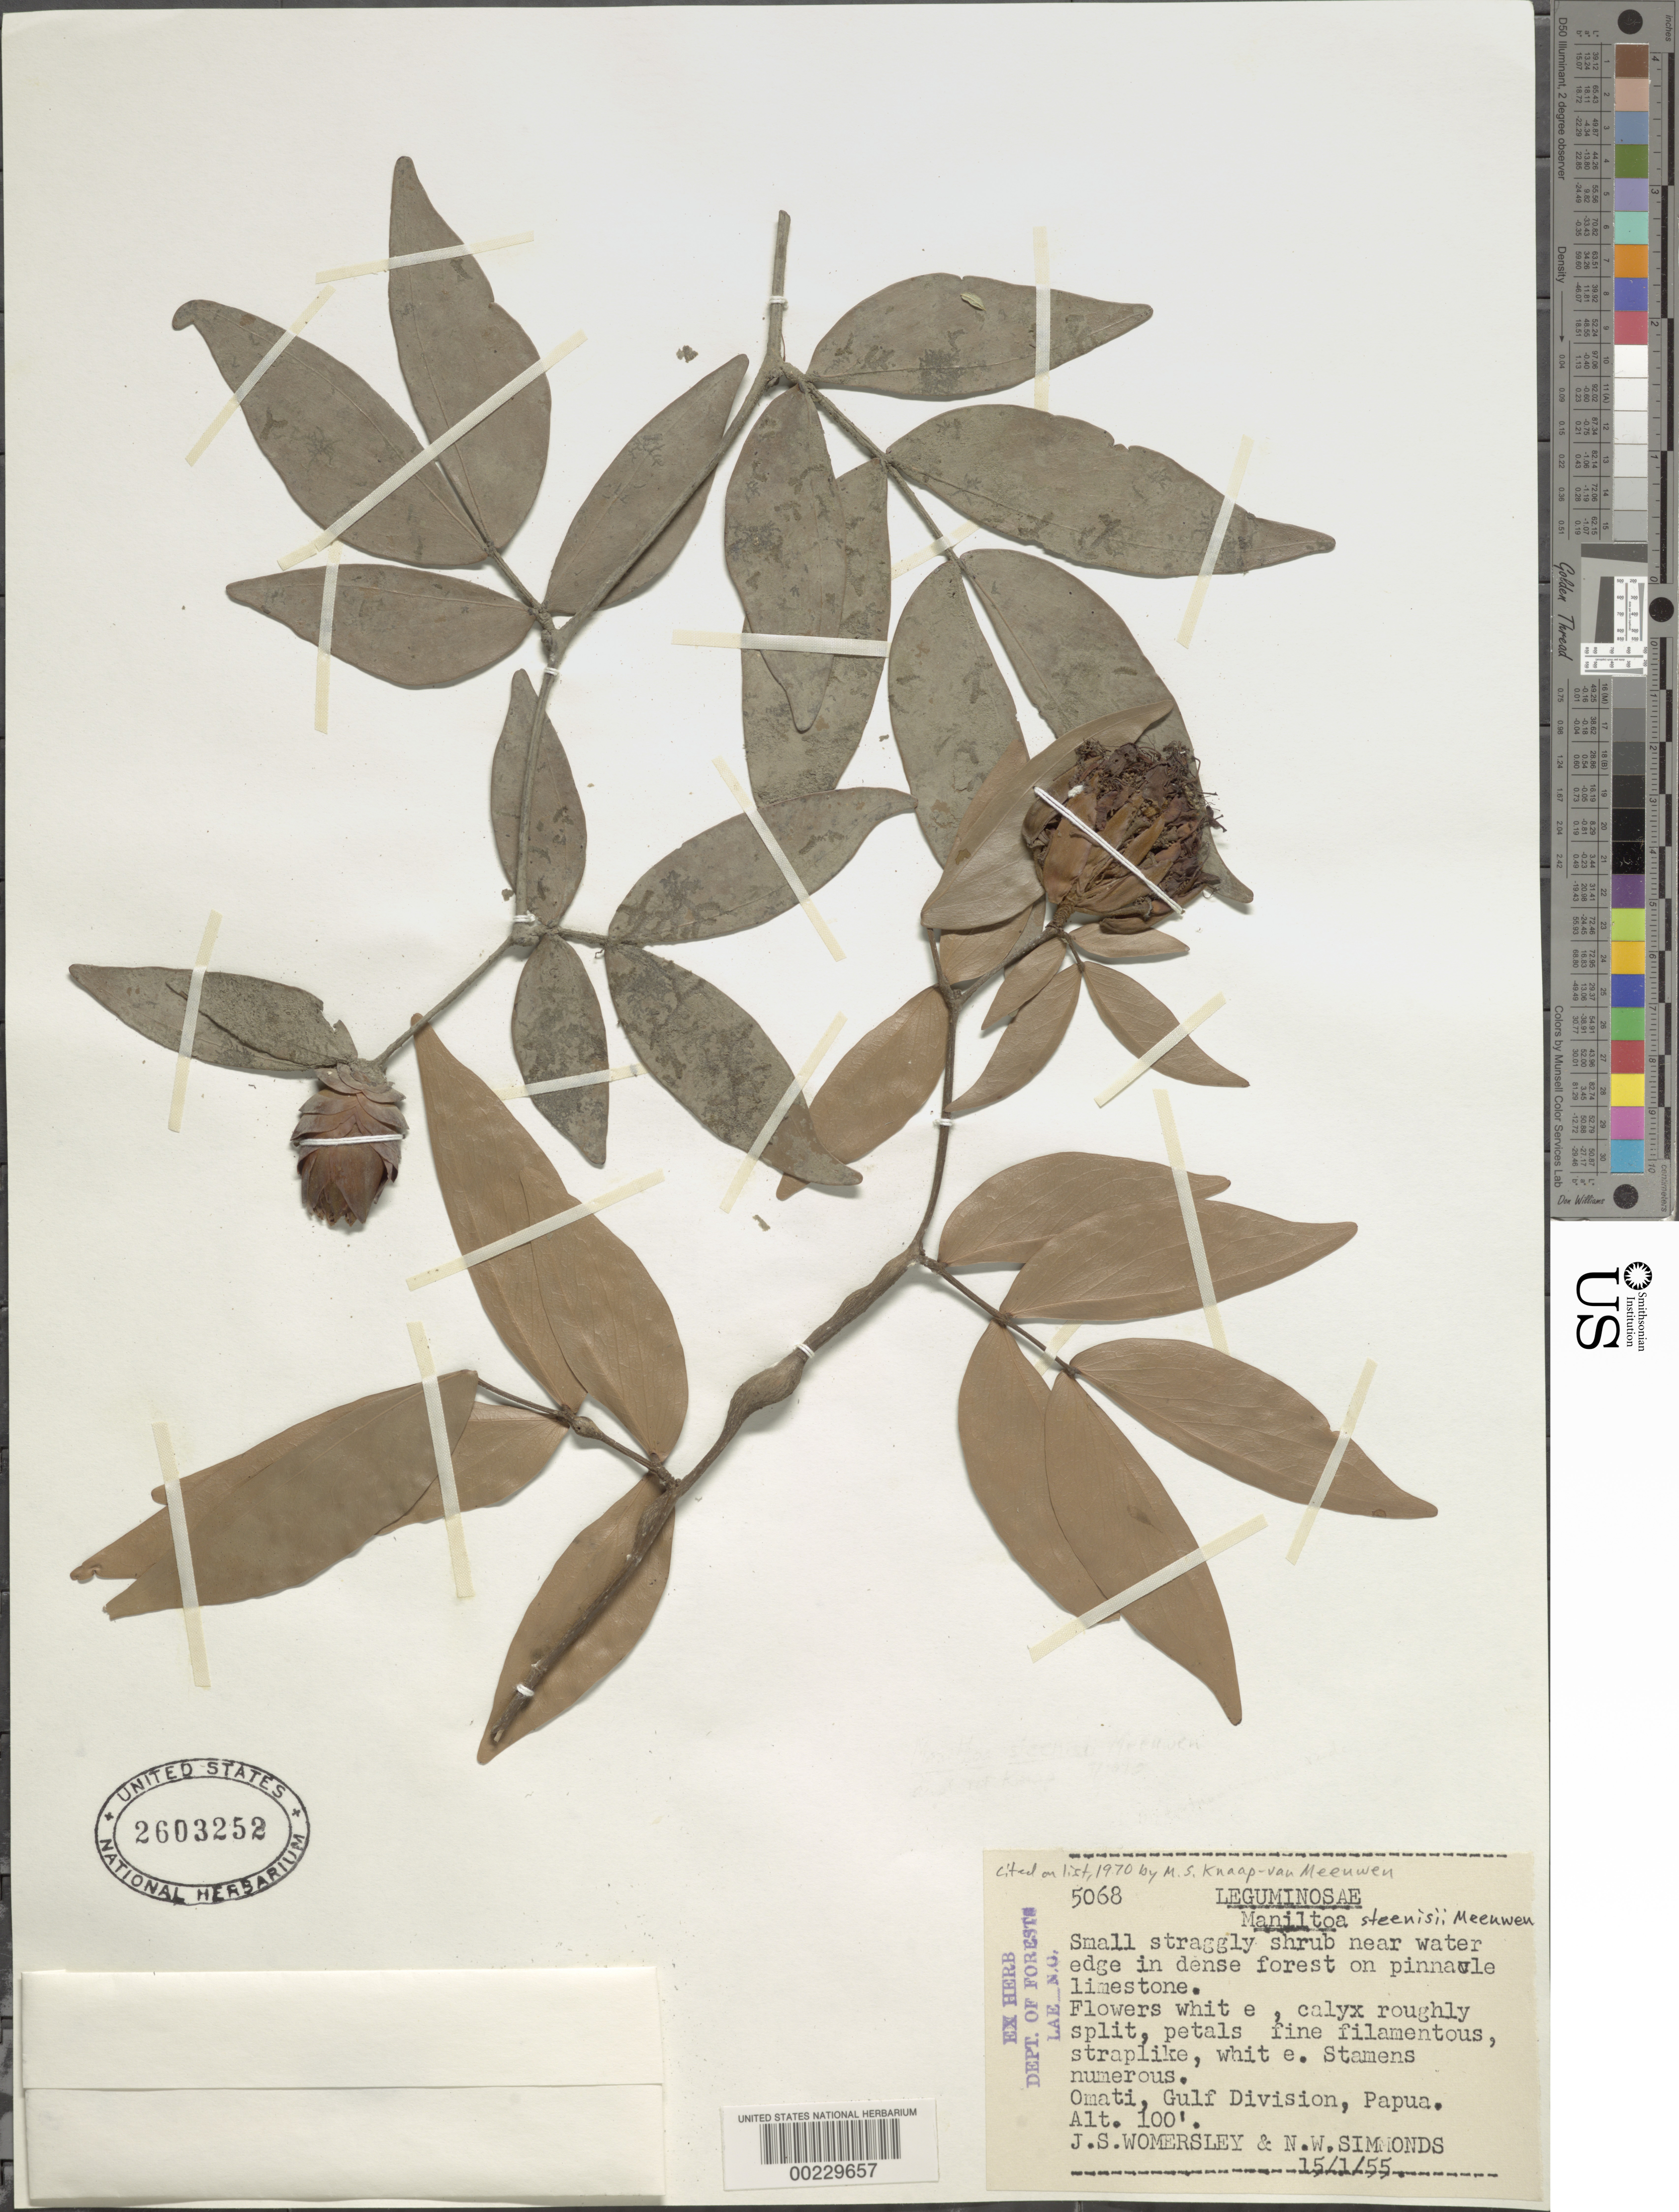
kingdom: Plantae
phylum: Tracheophyta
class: Magnoliopsida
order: Fabales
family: Fabaceae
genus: Maniltoa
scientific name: Maniltoa steenisii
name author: Meeuwen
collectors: J. S. Womersley & N. W. Simmonds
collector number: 5068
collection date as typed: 15 Jan 1955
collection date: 1955-01-15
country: Papua New Guinea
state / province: Gulf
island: New Guinea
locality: Omati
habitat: Near water edge in dense forest on pinnacle limestone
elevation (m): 30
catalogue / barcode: US 2603252